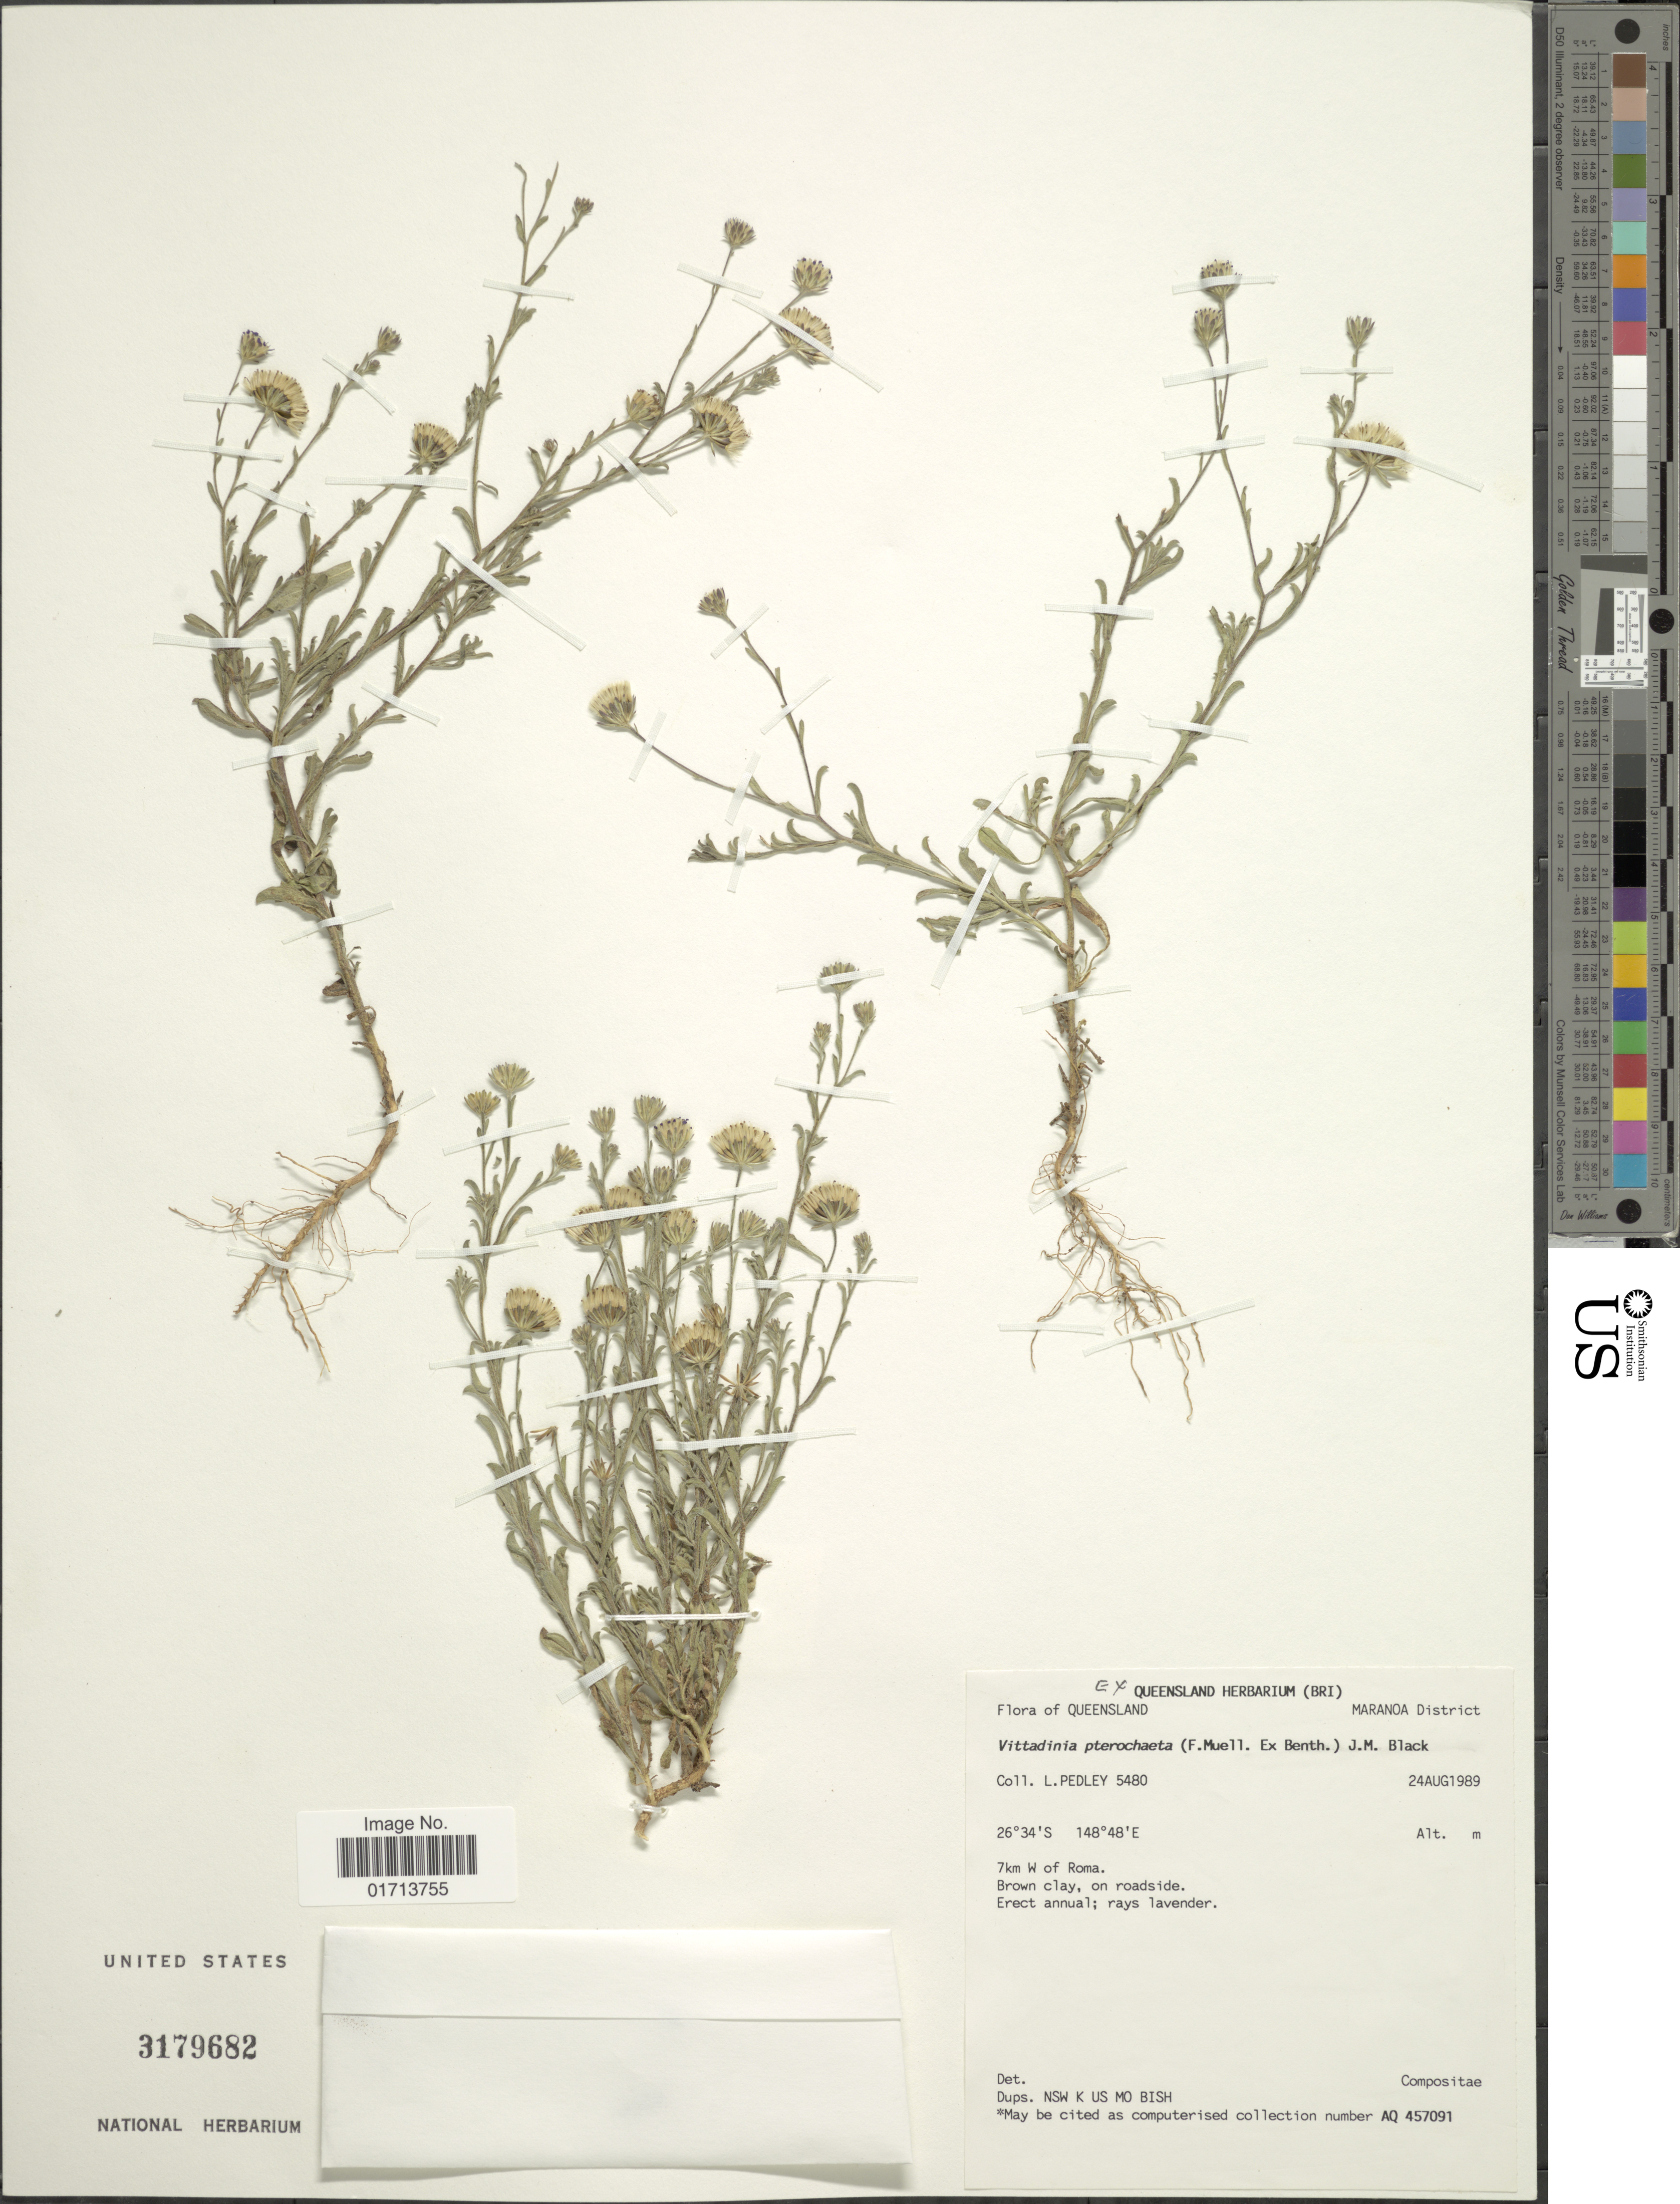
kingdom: Plantae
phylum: Tracheophyta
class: Magnoliopsida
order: Asterales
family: Asteraceae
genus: Vittadinia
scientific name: Vittadinia pterochaeta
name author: (F. Muell. ex Benth.) J.M. Black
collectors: L. Pedley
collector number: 5480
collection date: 1989-08-24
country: Australia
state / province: Queensland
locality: Maranoa District, 7km W of Roma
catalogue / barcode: US 3179682